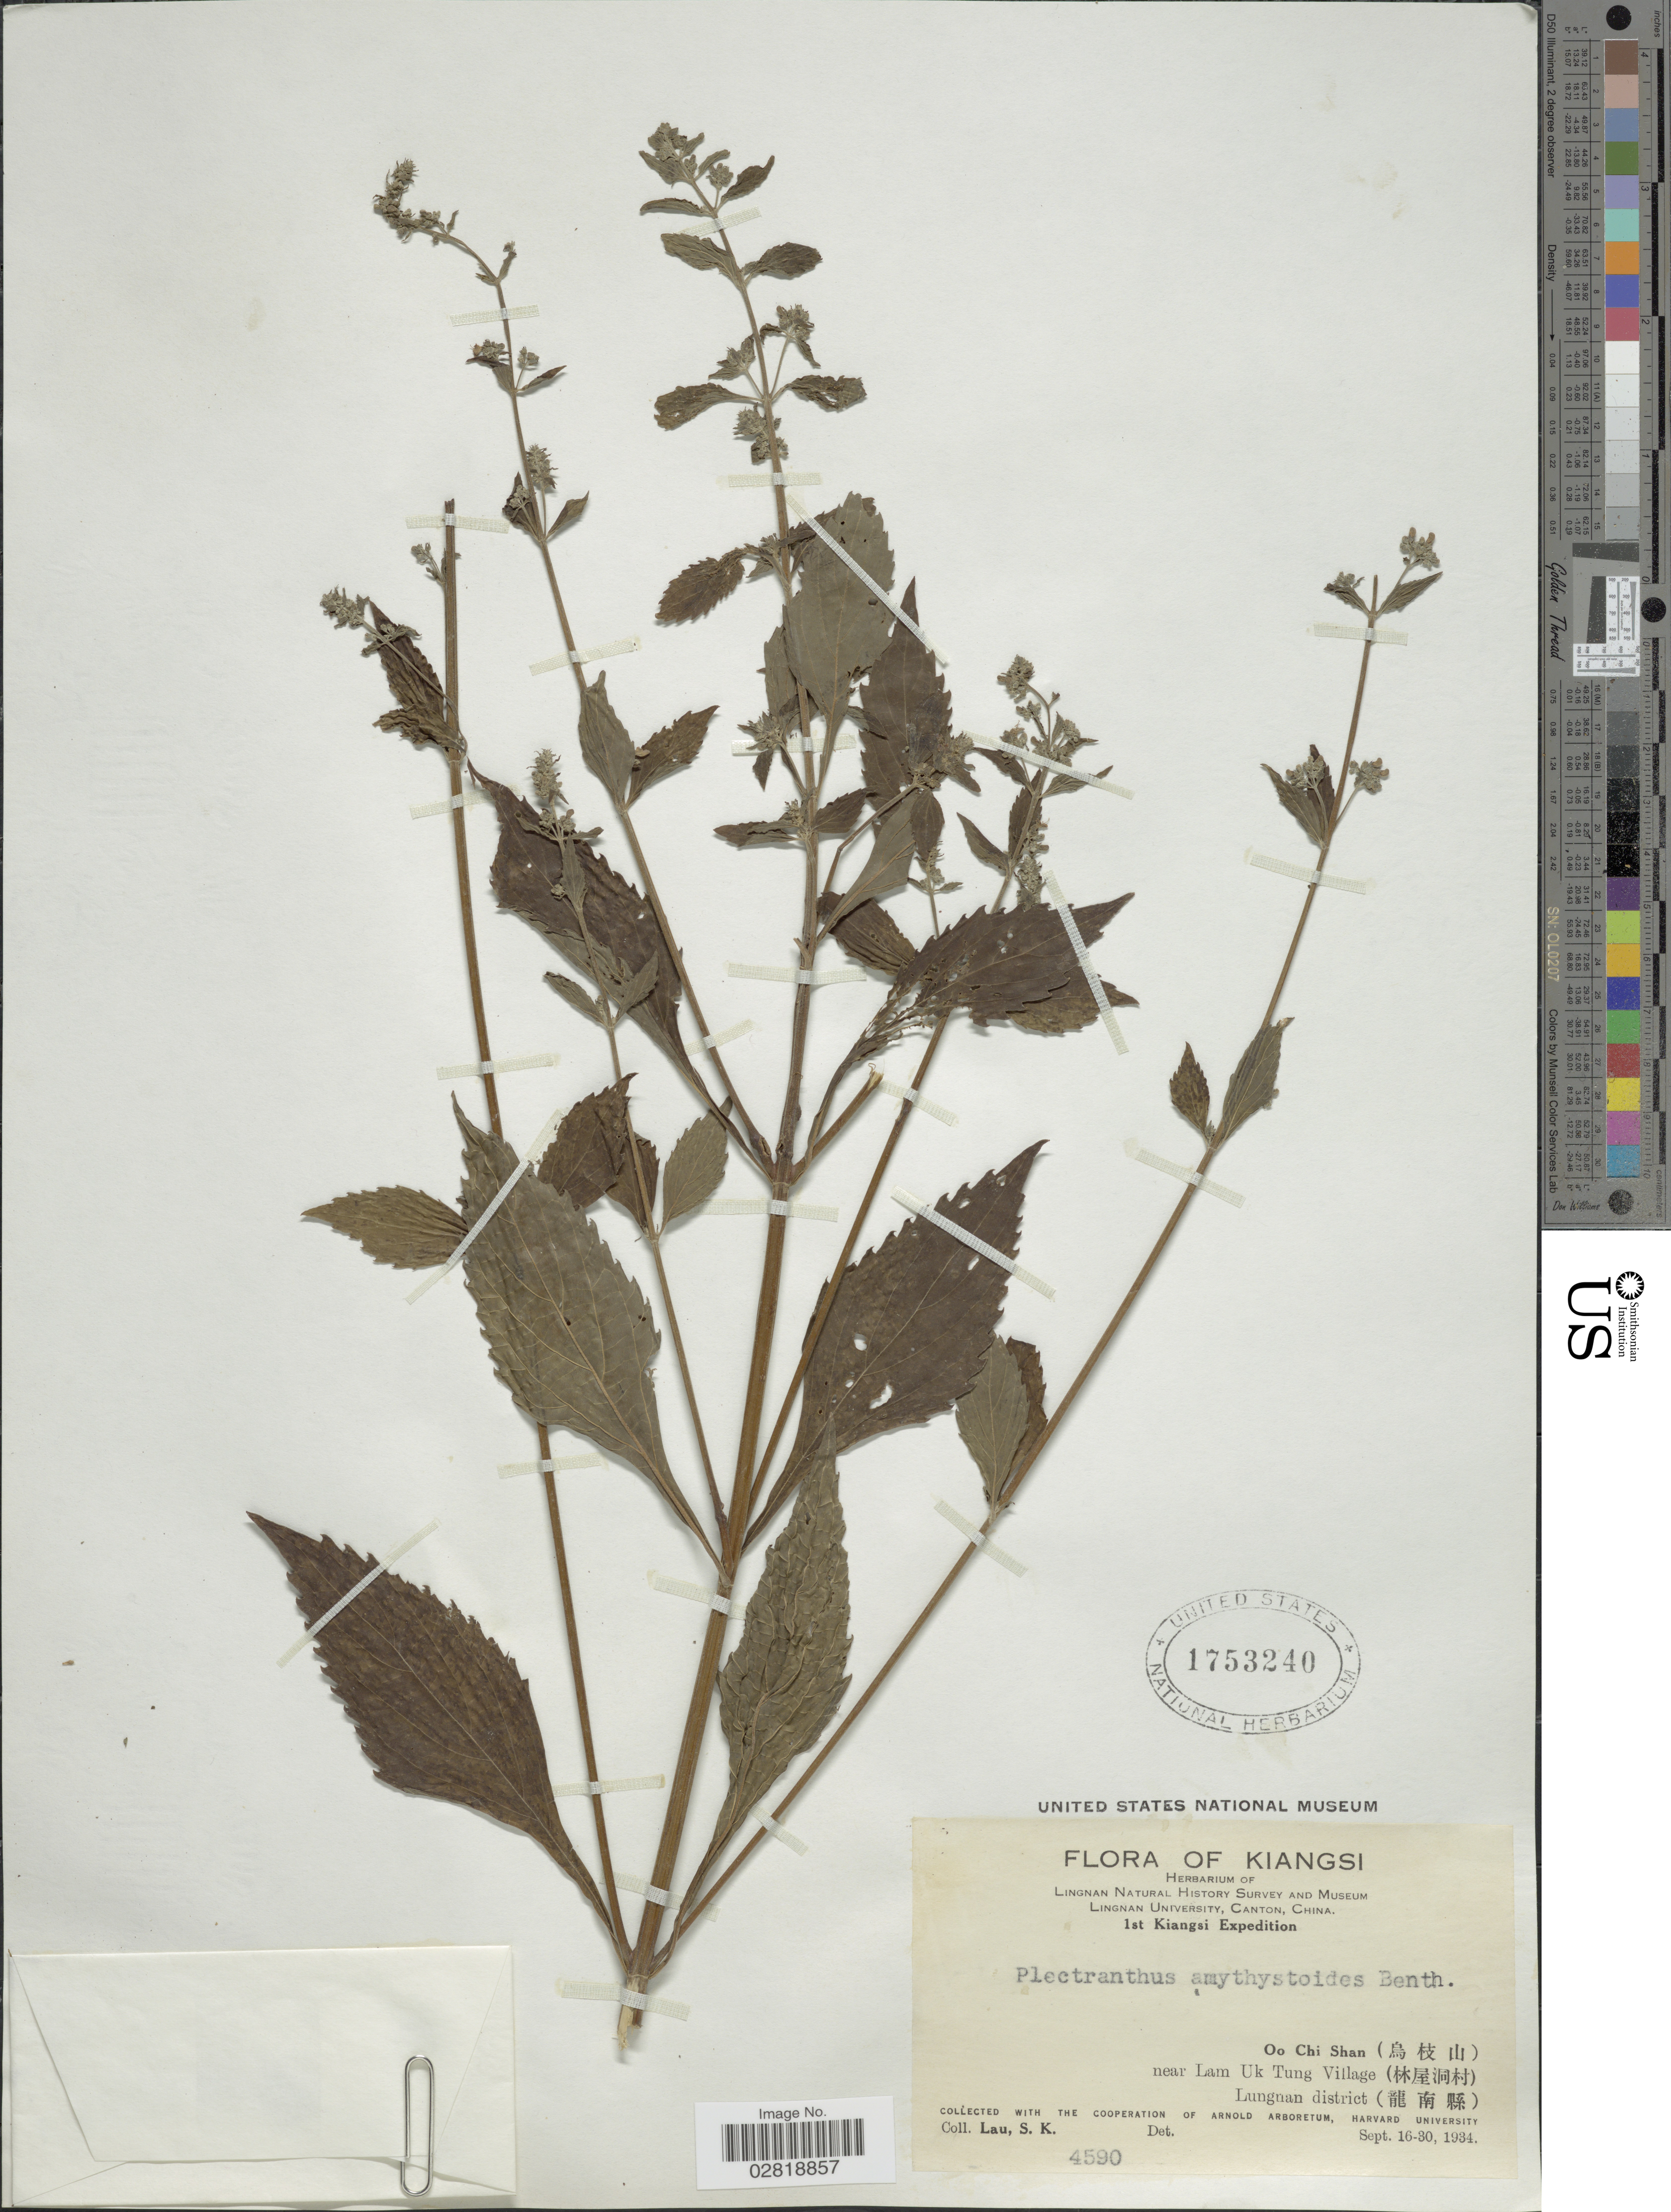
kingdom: Plantae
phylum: Tracheophyta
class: Magnoliopsida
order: Lamiales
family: Lamiaceae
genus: Isodon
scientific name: Isodon amethystoides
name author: (Benth.) H. Hara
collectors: S. K. Lau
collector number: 4590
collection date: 1934-09-16/1934-09-30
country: China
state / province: Jiangxi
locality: Kiangsi. Oo Chi Shan (X) near Lam Uk Tung Village (X). Lungnan district (X).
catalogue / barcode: US 1753240